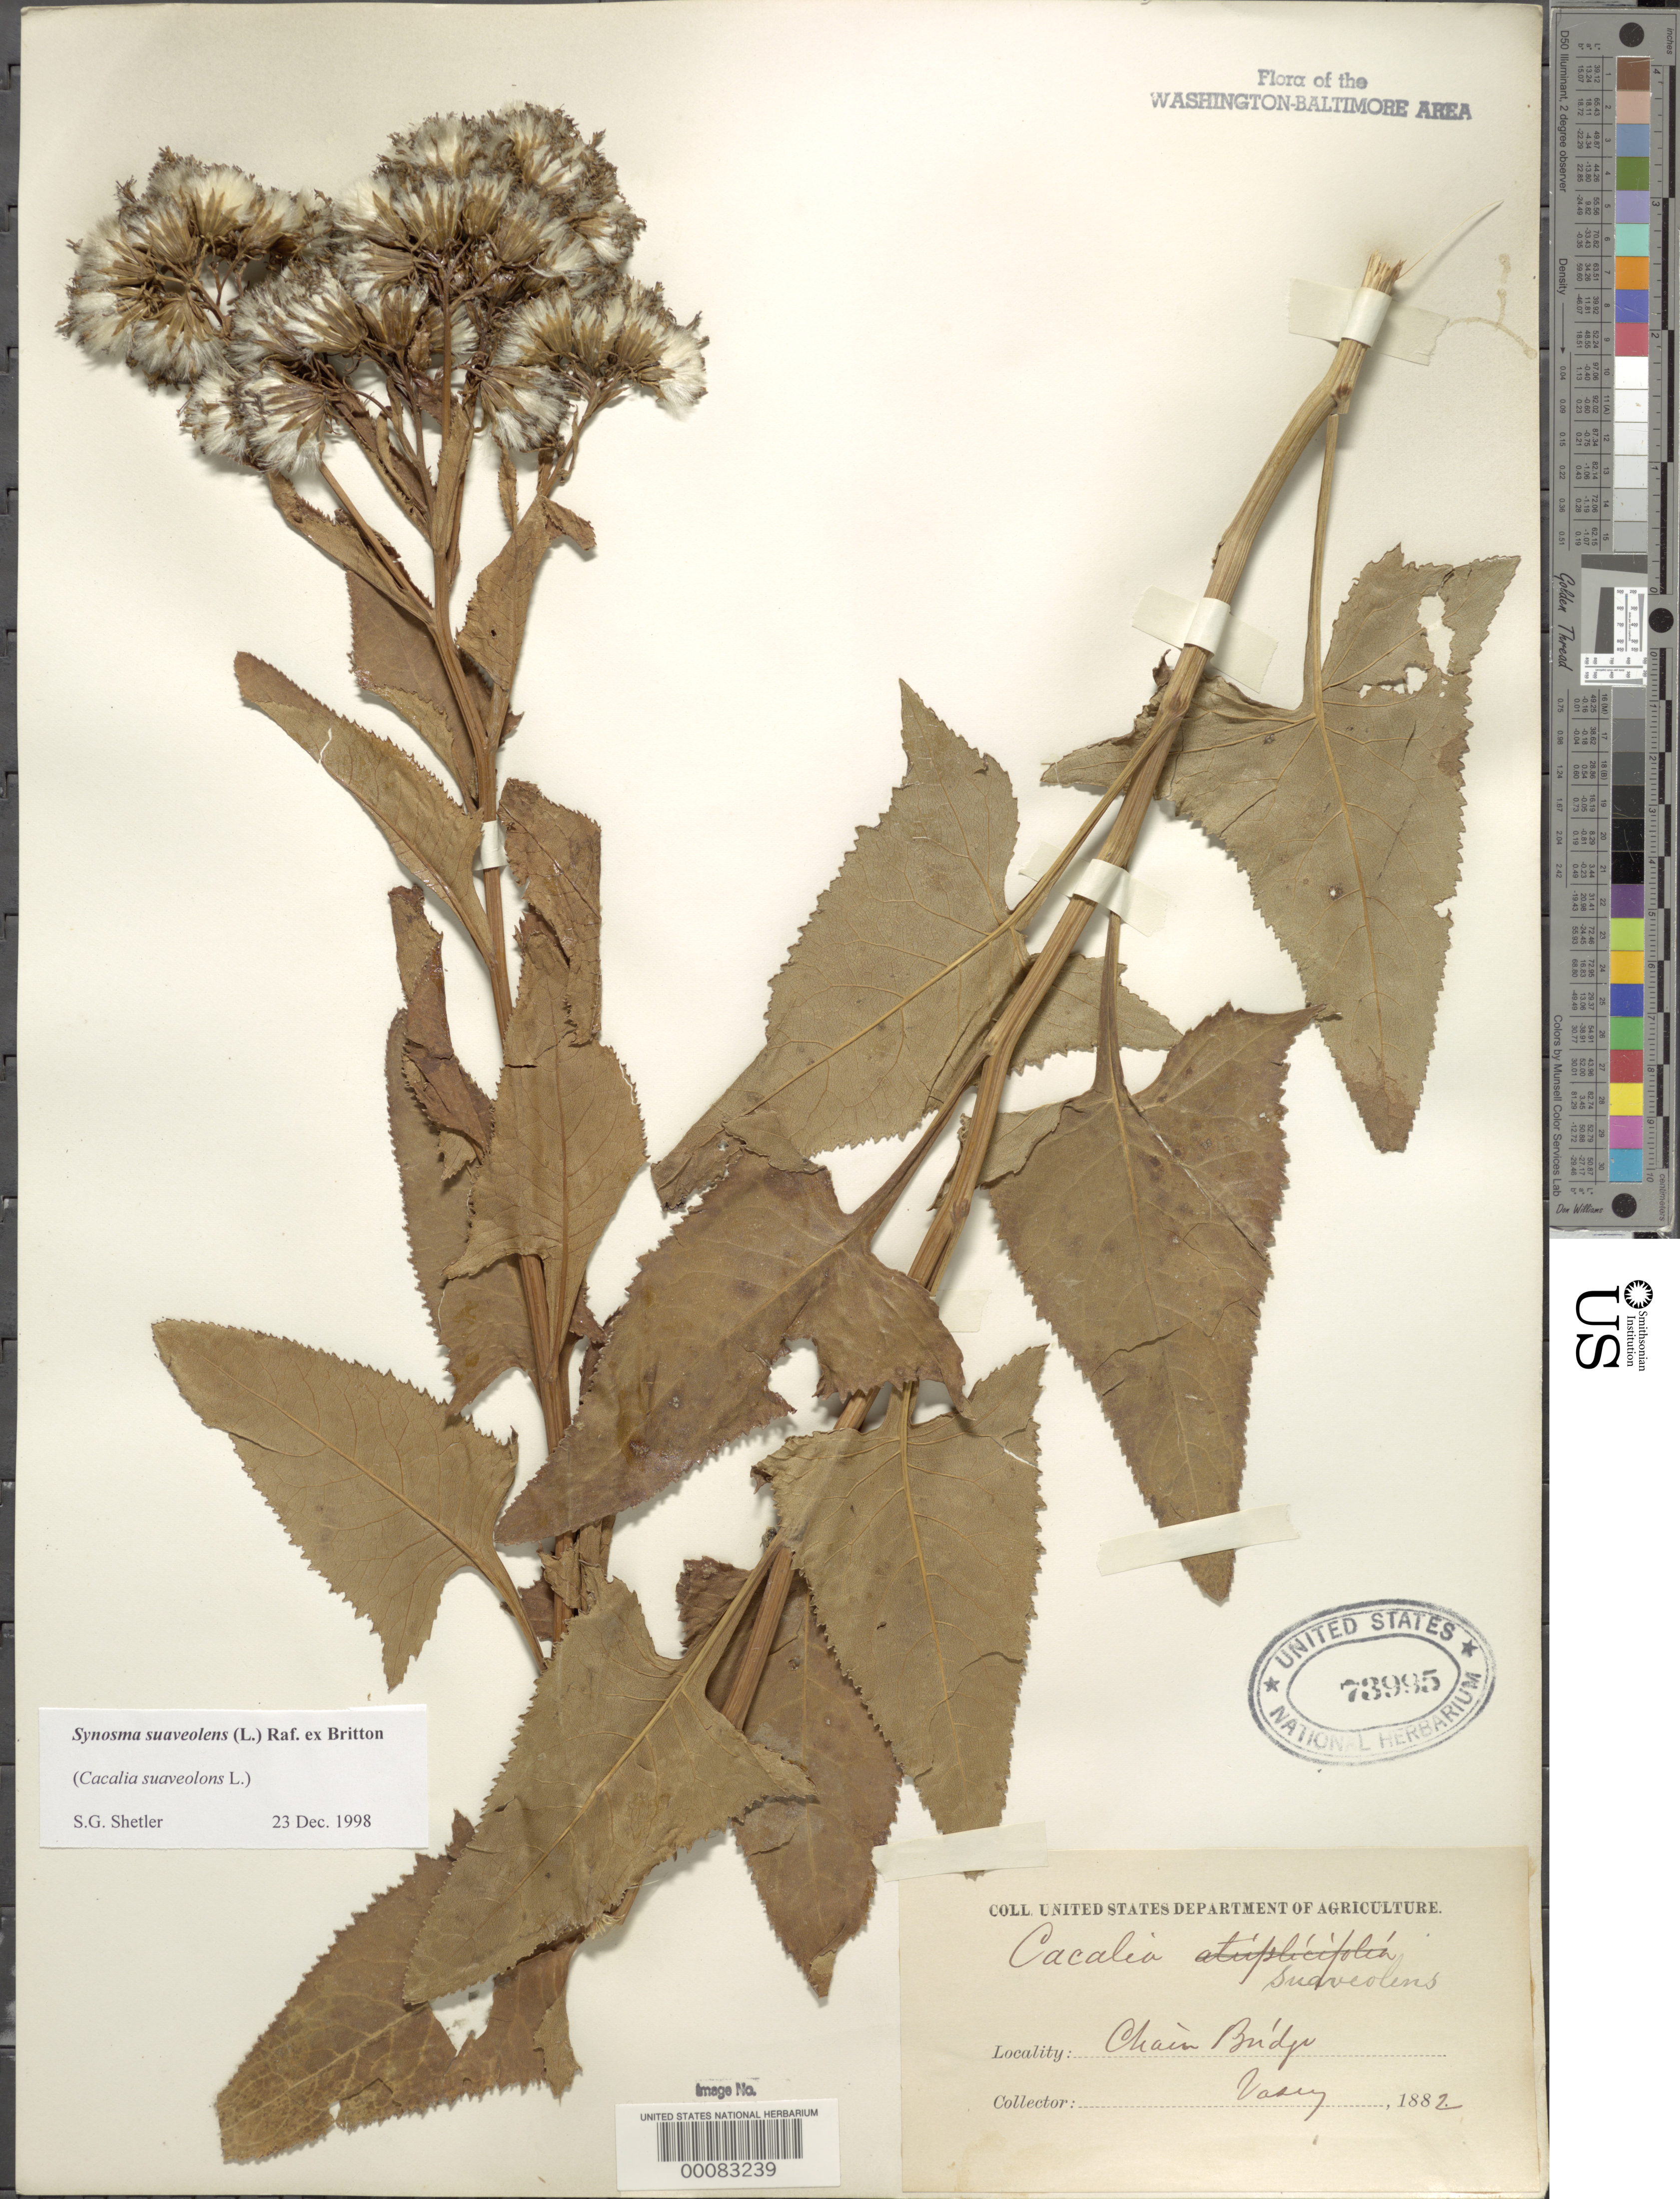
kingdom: Plantae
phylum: Tracheophyta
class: Magnoliopsida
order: Asterales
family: Asteraceae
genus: Hasteola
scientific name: Hasteola suaveolens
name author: (L.) Pojark.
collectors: G. Vasey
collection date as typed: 1882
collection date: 1882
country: United States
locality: Chain Bridge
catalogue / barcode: US 73995